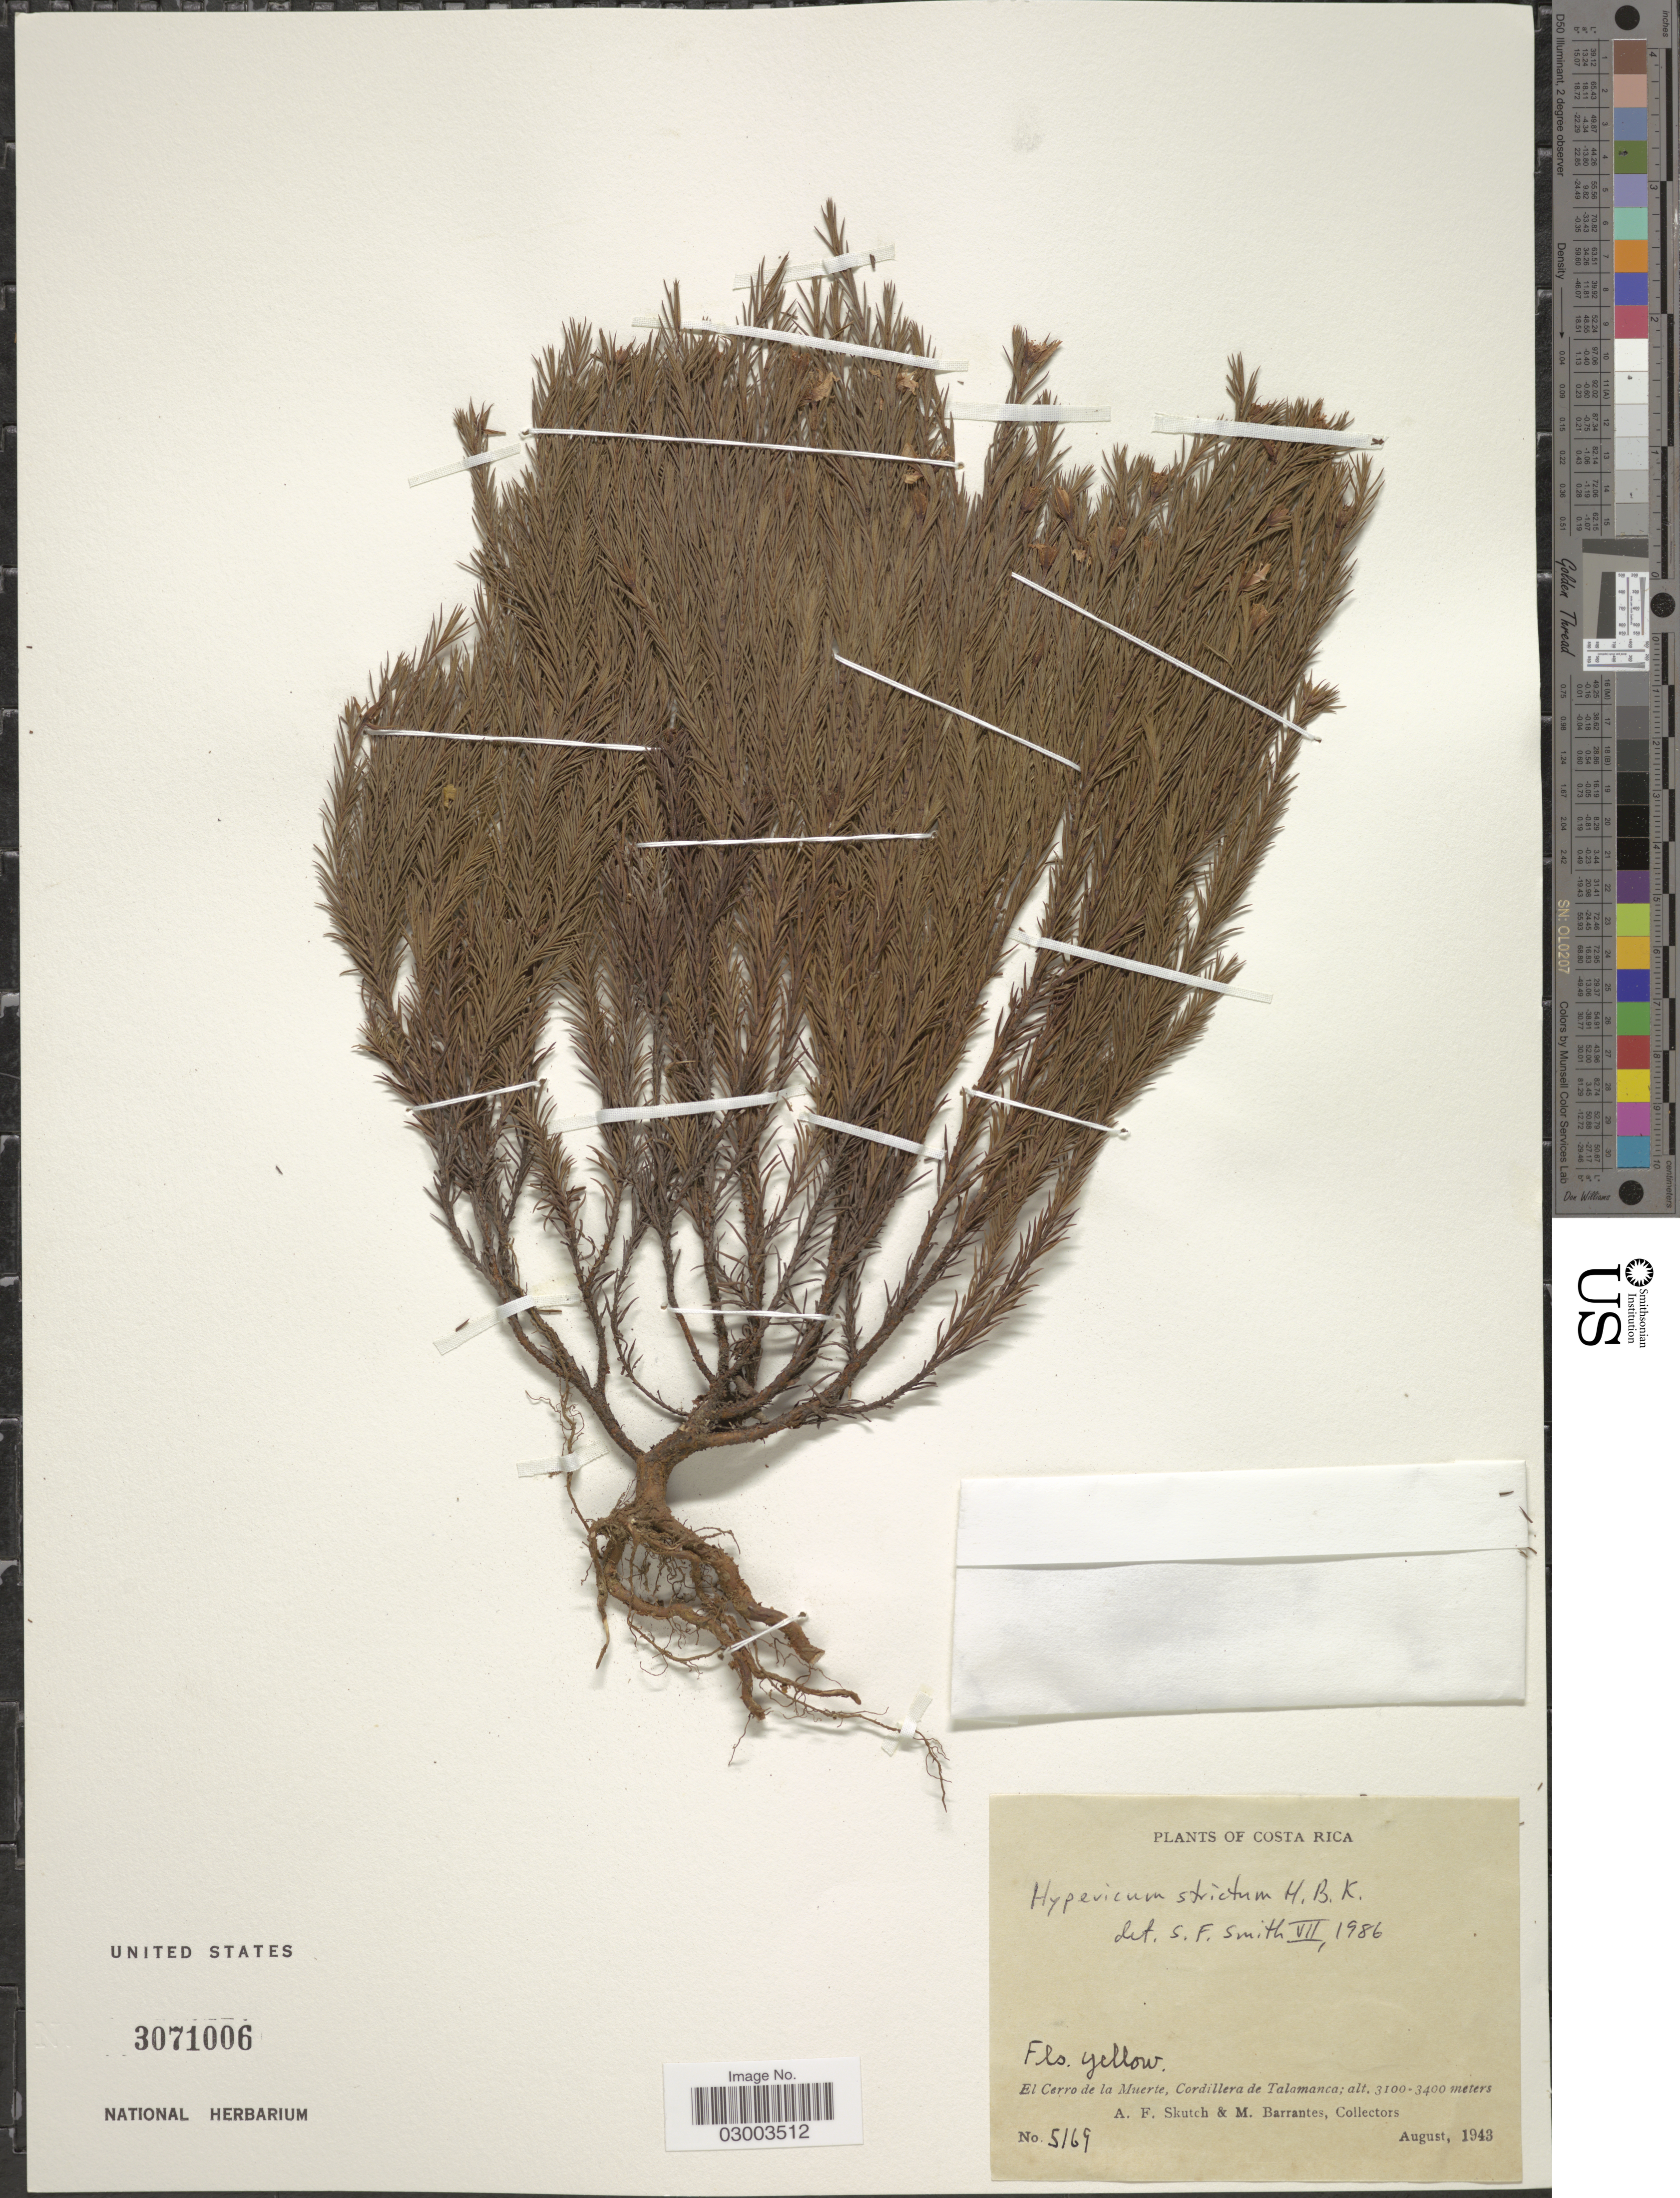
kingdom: Plantae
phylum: Tracheophyta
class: Magnoliopsida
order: Malpighiales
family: Hypericaceae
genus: Hypericum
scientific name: Hypericum strictum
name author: Kunth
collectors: A. F. Skutch & M. Barrantes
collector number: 5169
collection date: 1943-08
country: Costa Rica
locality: El Cerro de la Muerte, Cordillera de Talamanca.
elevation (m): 3100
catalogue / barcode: US 3071006